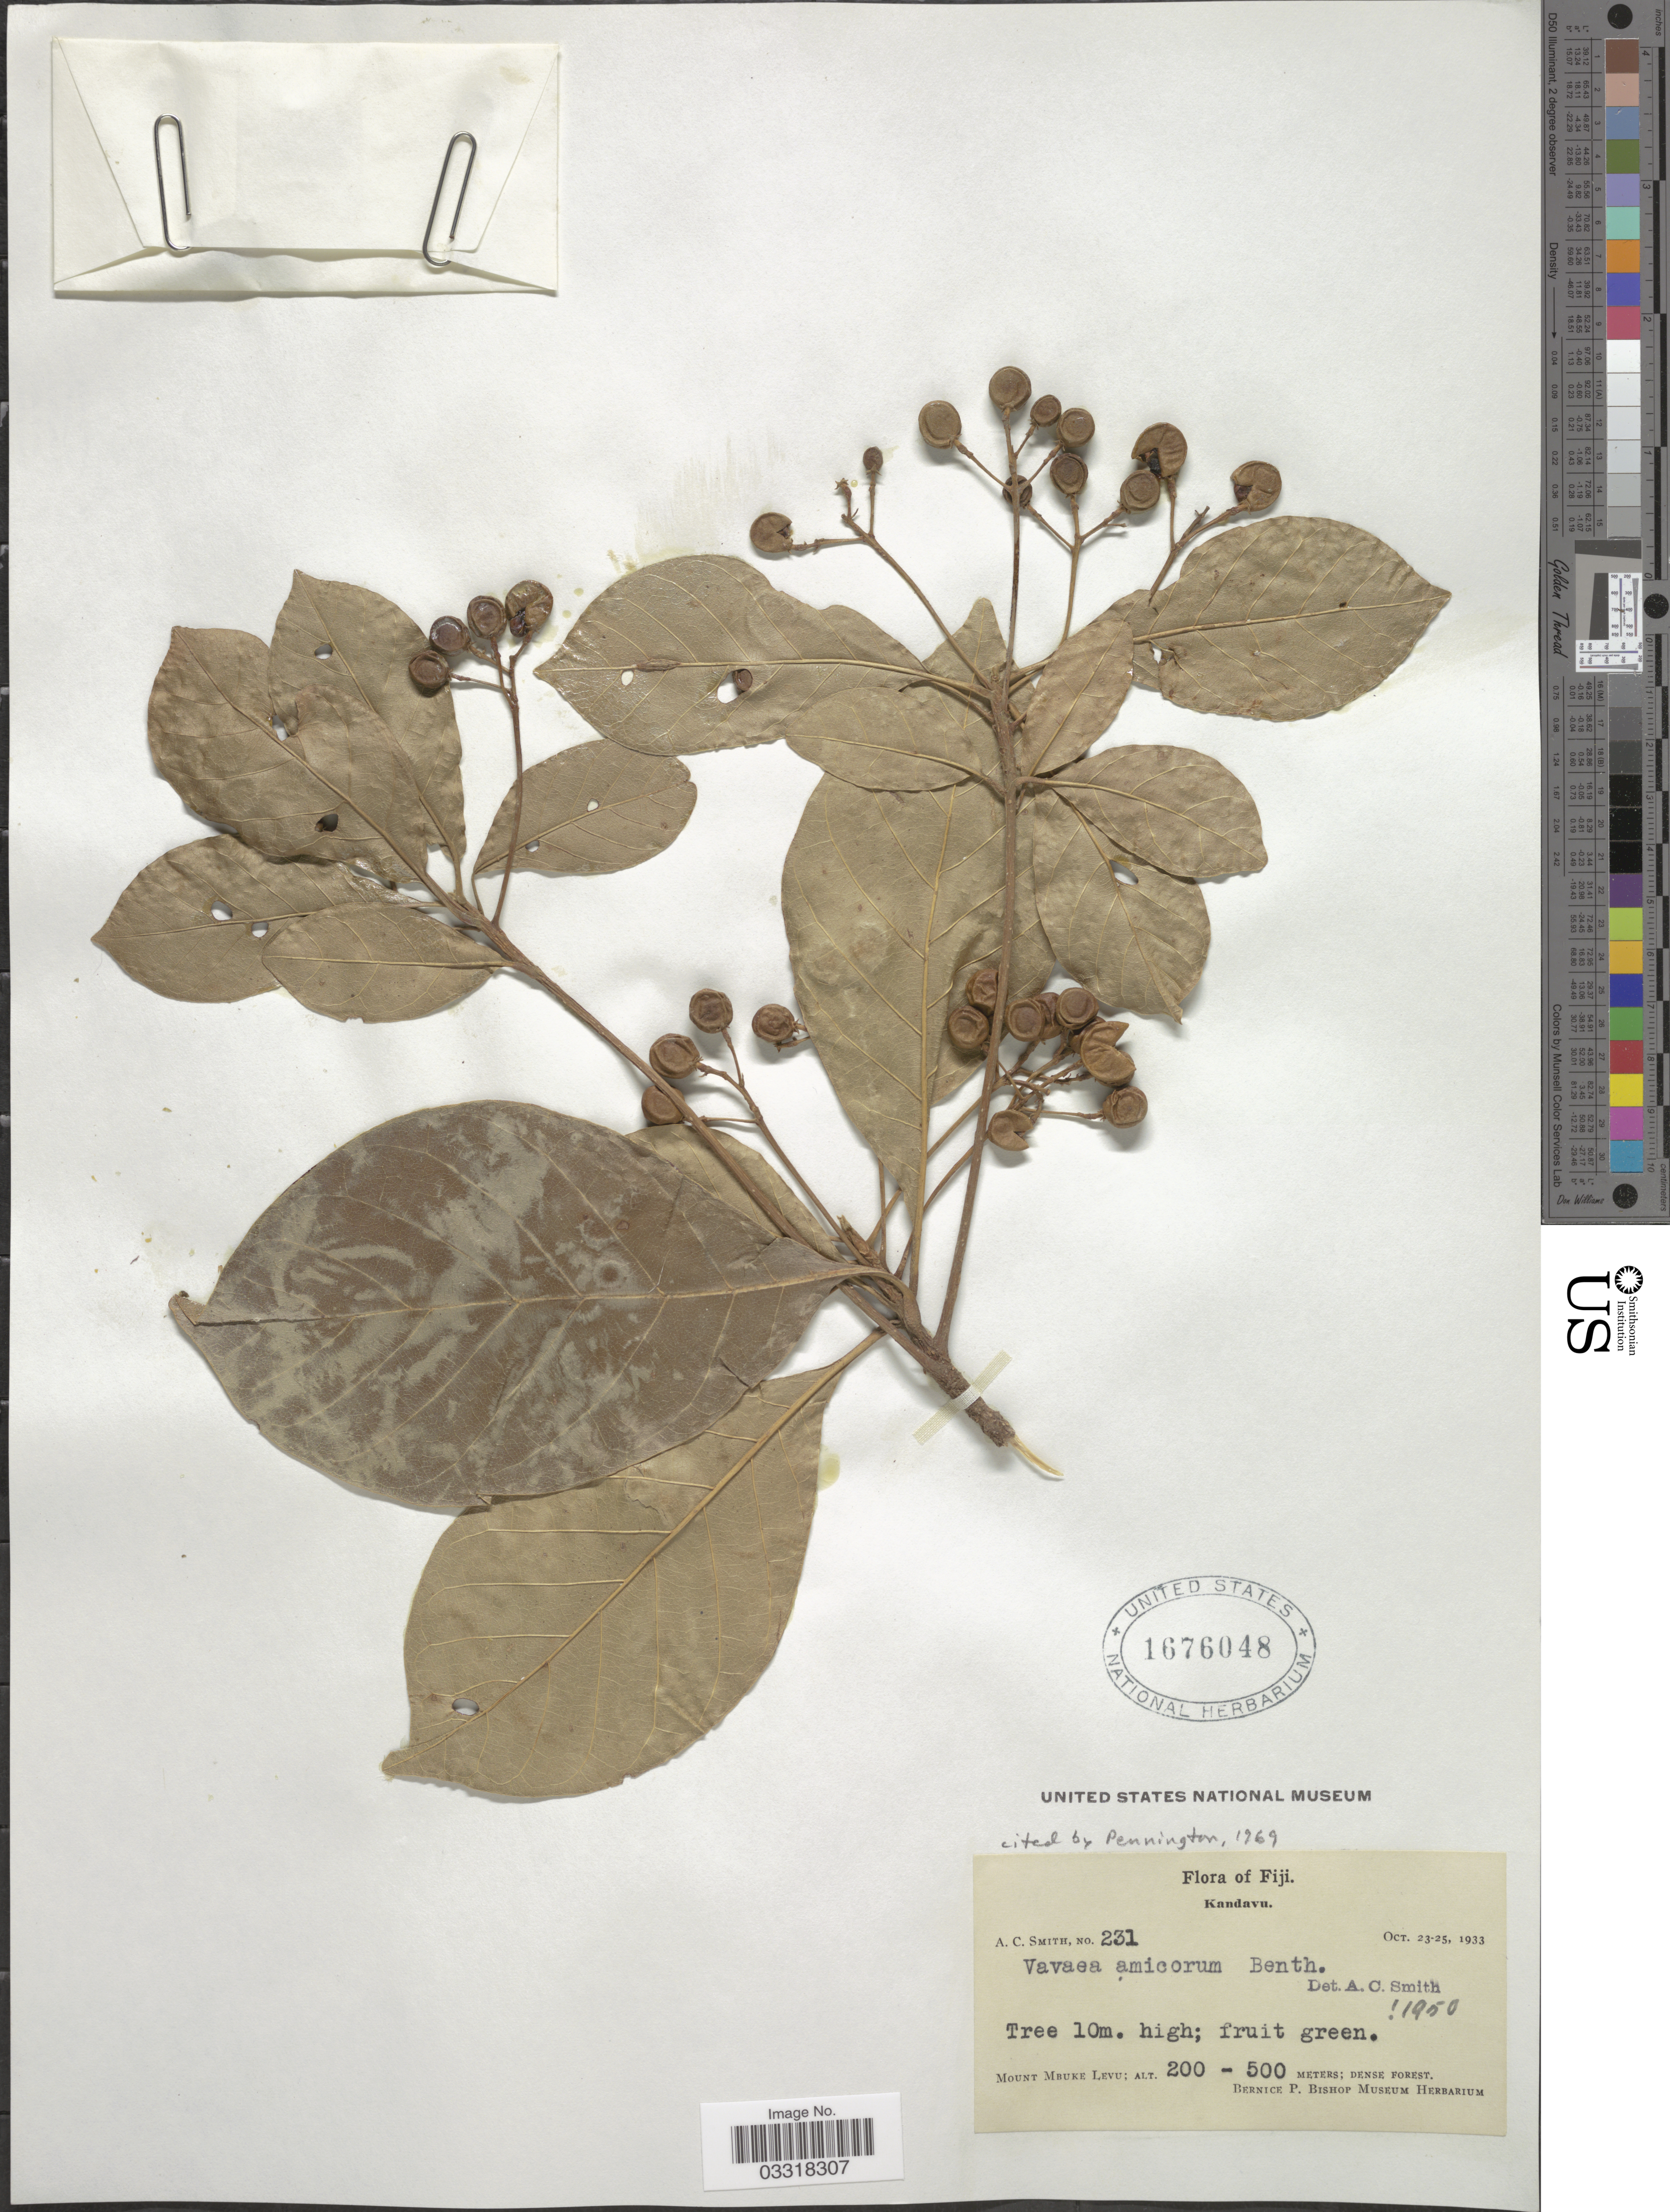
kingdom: Plantae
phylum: Tracheophyta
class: Magnoliopsida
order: Sapindales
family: Meliaceae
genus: Vavaea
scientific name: Vavaea amicorum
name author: Benth.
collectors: A. C. Smith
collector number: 231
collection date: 1933-10-23/1933-10-25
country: Fiji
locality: Kandavu. Mount Mbuke Levu.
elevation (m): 200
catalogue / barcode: US 1676048